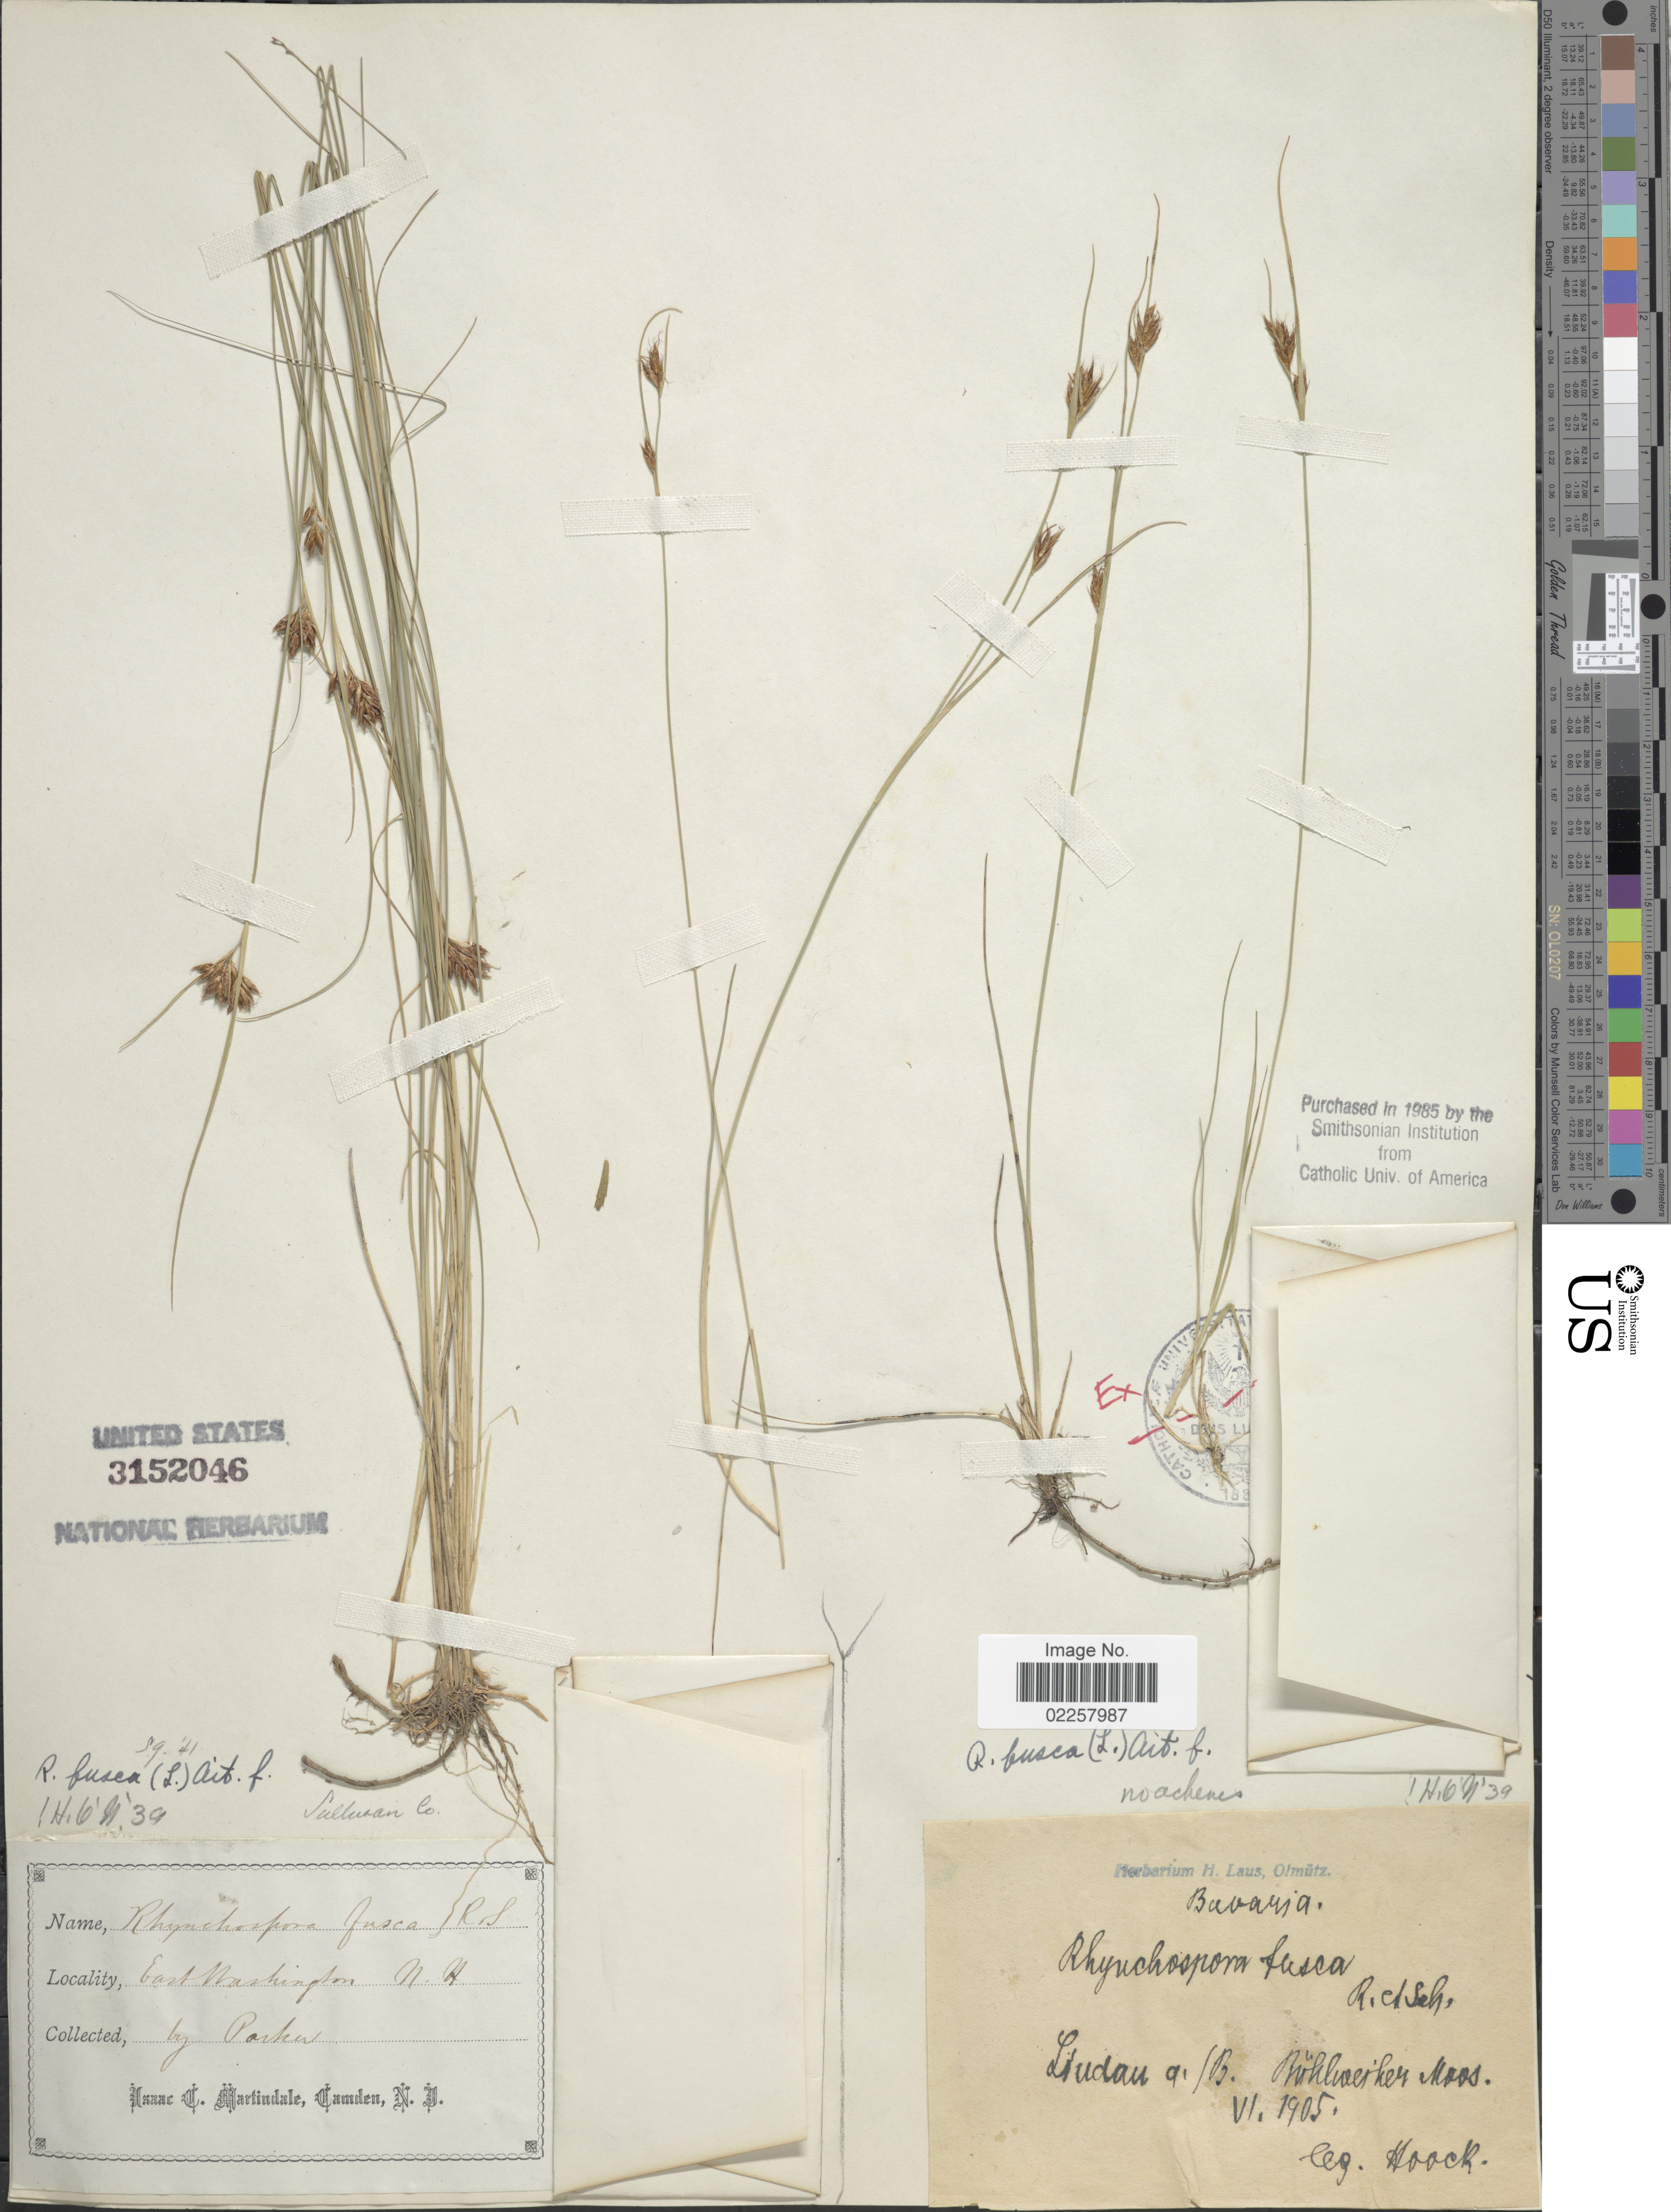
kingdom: Plantae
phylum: Tracheophyta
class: Liliopsida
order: Poales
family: Cyperaceae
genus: Rhynchospora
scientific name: Rhynchospora fusca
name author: (L.) W.T. Aiton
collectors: -. Hoock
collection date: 1905-06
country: Germany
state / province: Bayern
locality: Liudau a Brokwerken Moos [interpreted]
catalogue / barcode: US 3152046